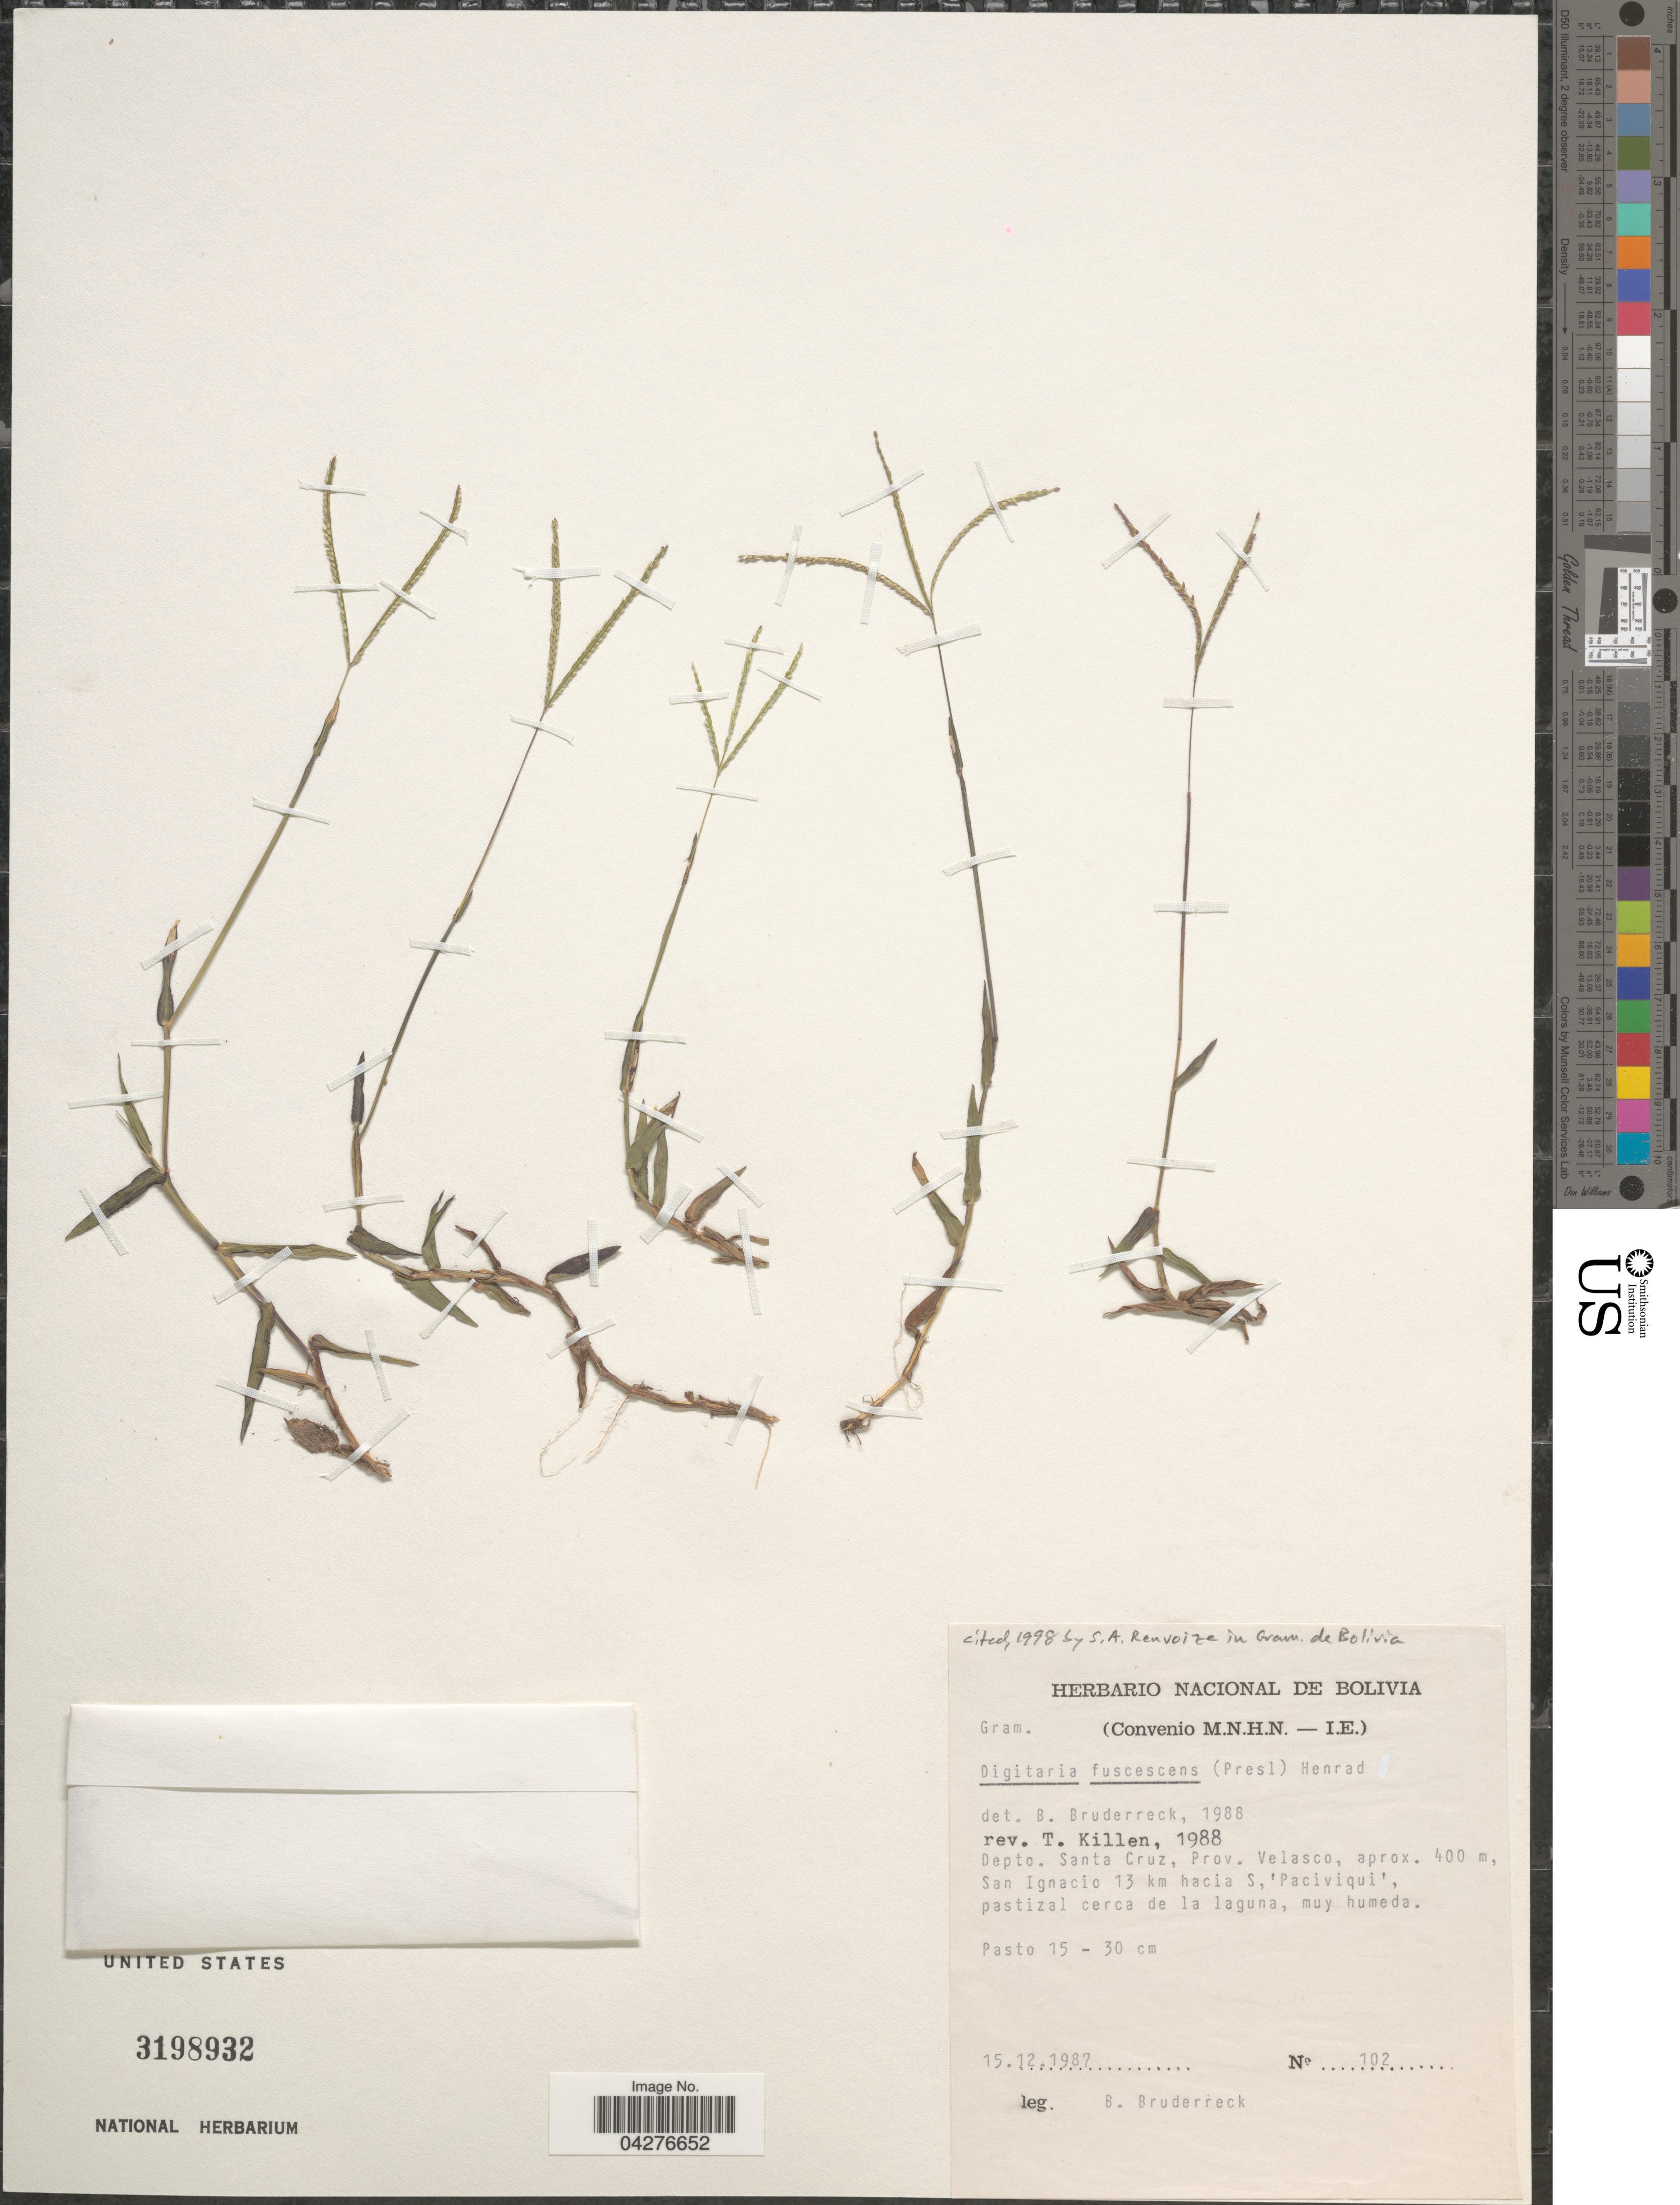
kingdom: Plantae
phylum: Tracheophyta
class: Liliopsida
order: Poales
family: Poaceae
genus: Digitaria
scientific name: Digitaria fuscescens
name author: (J. Presl) Henr.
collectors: B. Bruderreck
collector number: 102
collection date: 1987-12-15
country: Bolivia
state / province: Santa Cruz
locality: Depto. Santa Cruz, Prov. Velasco, aprox. 400 m, San Ignacio 13 km hacia, S, 'Paciviqui', pastizal cerca de la laguna, muy humeda.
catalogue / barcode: US 3198932